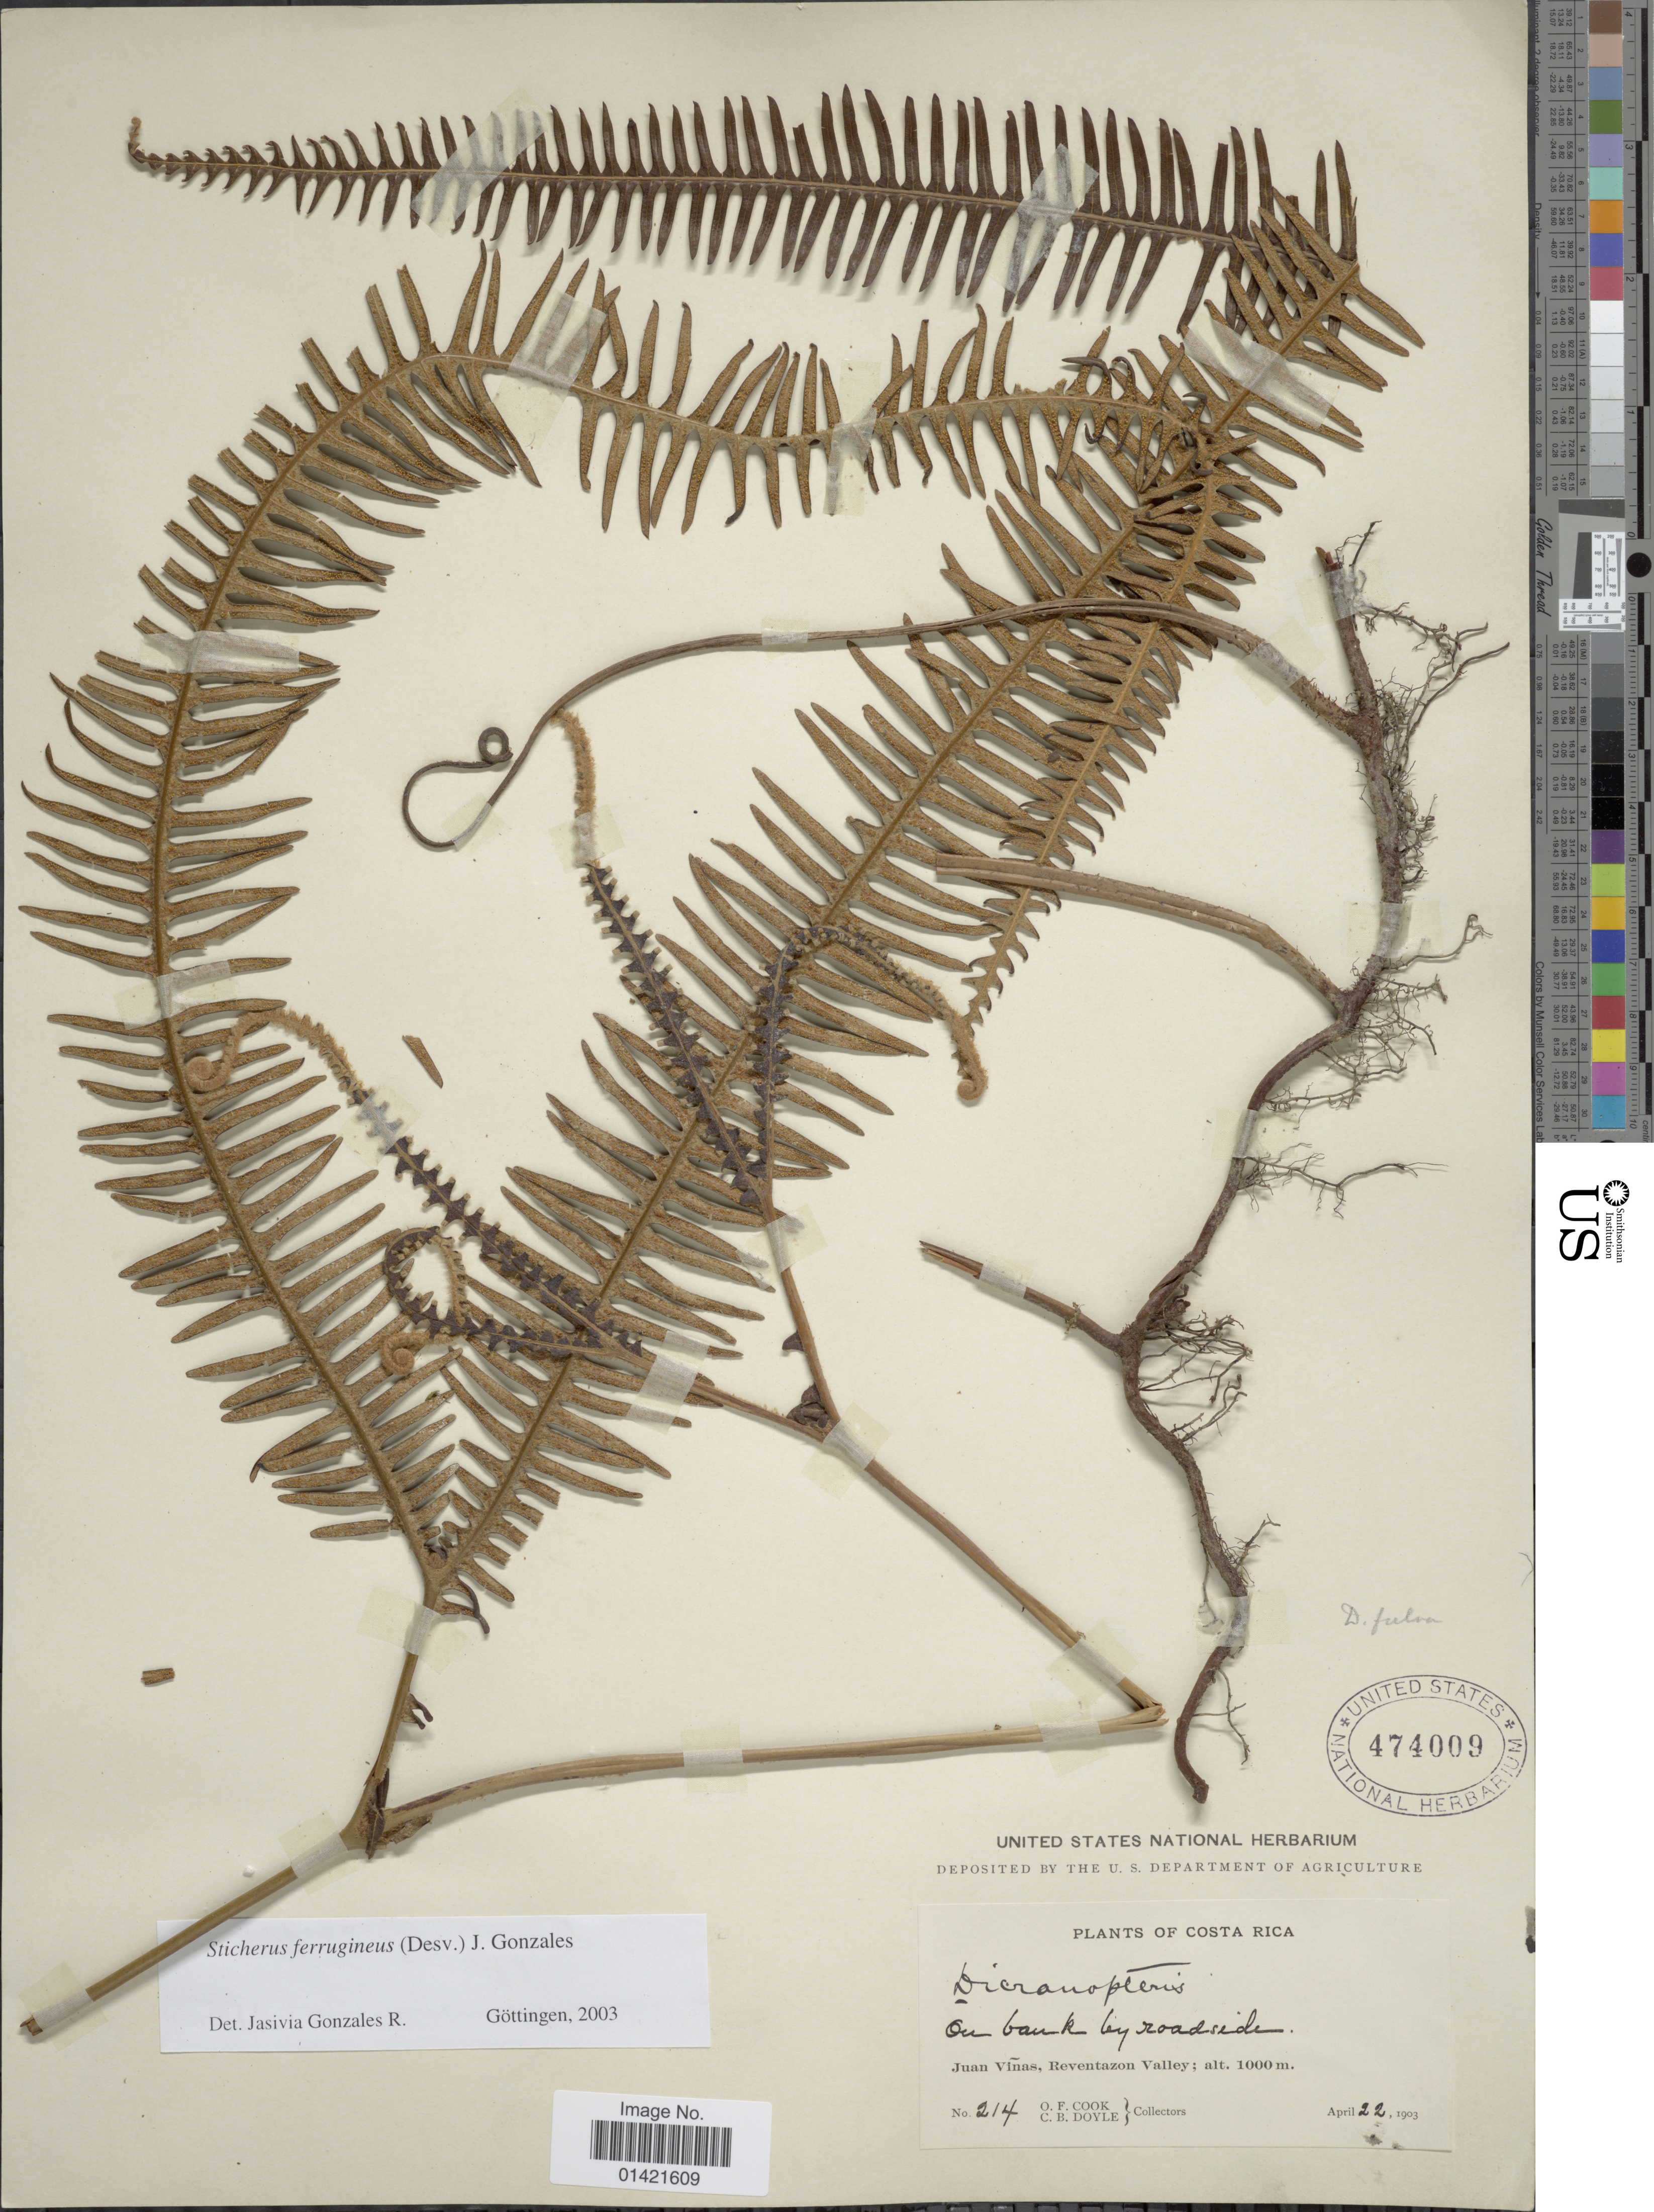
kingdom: Plantae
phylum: Tracheophyta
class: Polypodiopsida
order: Gleicheniales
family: Gleicheniaceae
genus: Sticherus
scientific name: Sticherus ferrugineus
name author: (Desv.) J. Gonzales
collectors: O. F. Cook & C. Doyle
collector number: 214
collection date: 1903-04-22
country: Costa Rica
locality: Juan Vinas, Reventazon Valley.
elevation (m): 1000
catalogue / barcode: US 474009